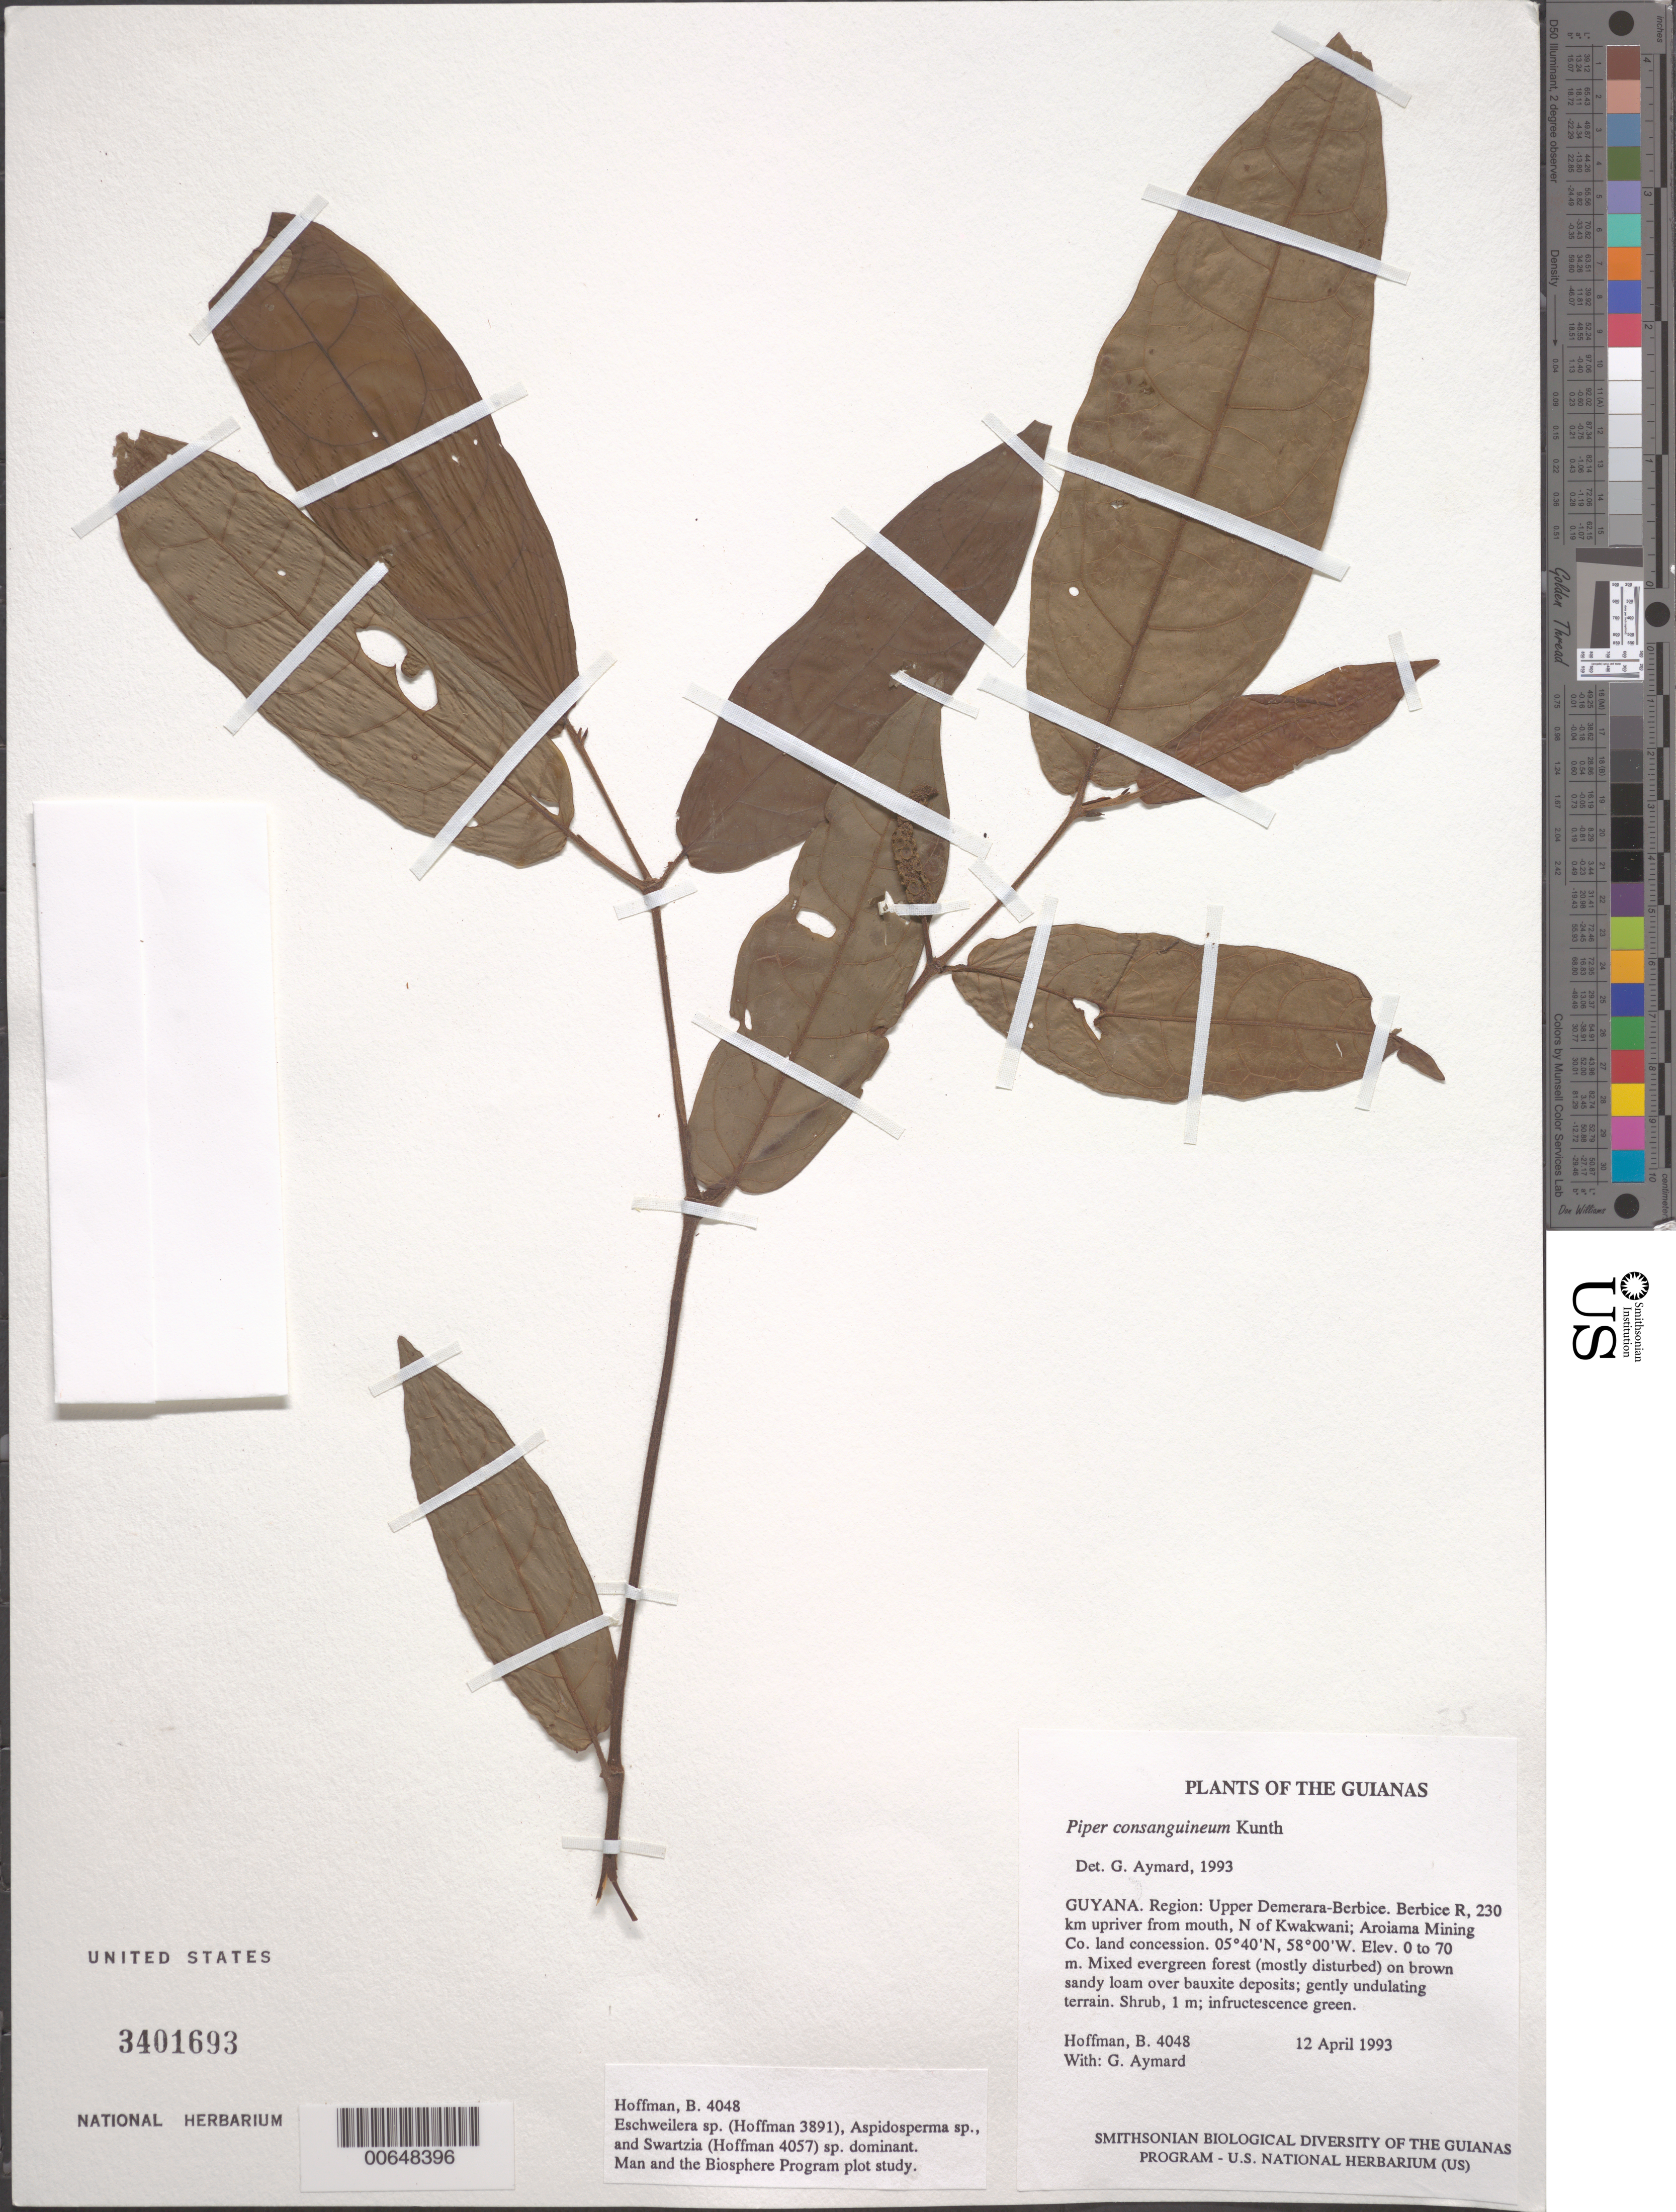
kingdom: Plantae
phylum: Tracheophyta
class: Magnoliopsida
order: Piperales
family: Piperaceae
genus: Piper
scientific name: Piper consanguineum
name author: Kunth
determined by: Aymard C., G. A., (PORT), Univ. Nac. Exp. de los Llanos Ezequiel Zamora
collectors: B. Hoffman & G. A. Aymard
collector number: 4048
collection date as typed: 12 April 1993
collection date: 1993-04-12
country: Guyana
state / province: U. Demerara-Berbice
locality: Berbice River, 230 km upriver from mouth, N of Kwakwani; Aroiama Mining Co. land concession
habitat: Mixed evergreen forest (mostly disturbed) on brown sandy loam over bauxite deposits; gently undulating terrain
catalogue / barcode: US 3401693